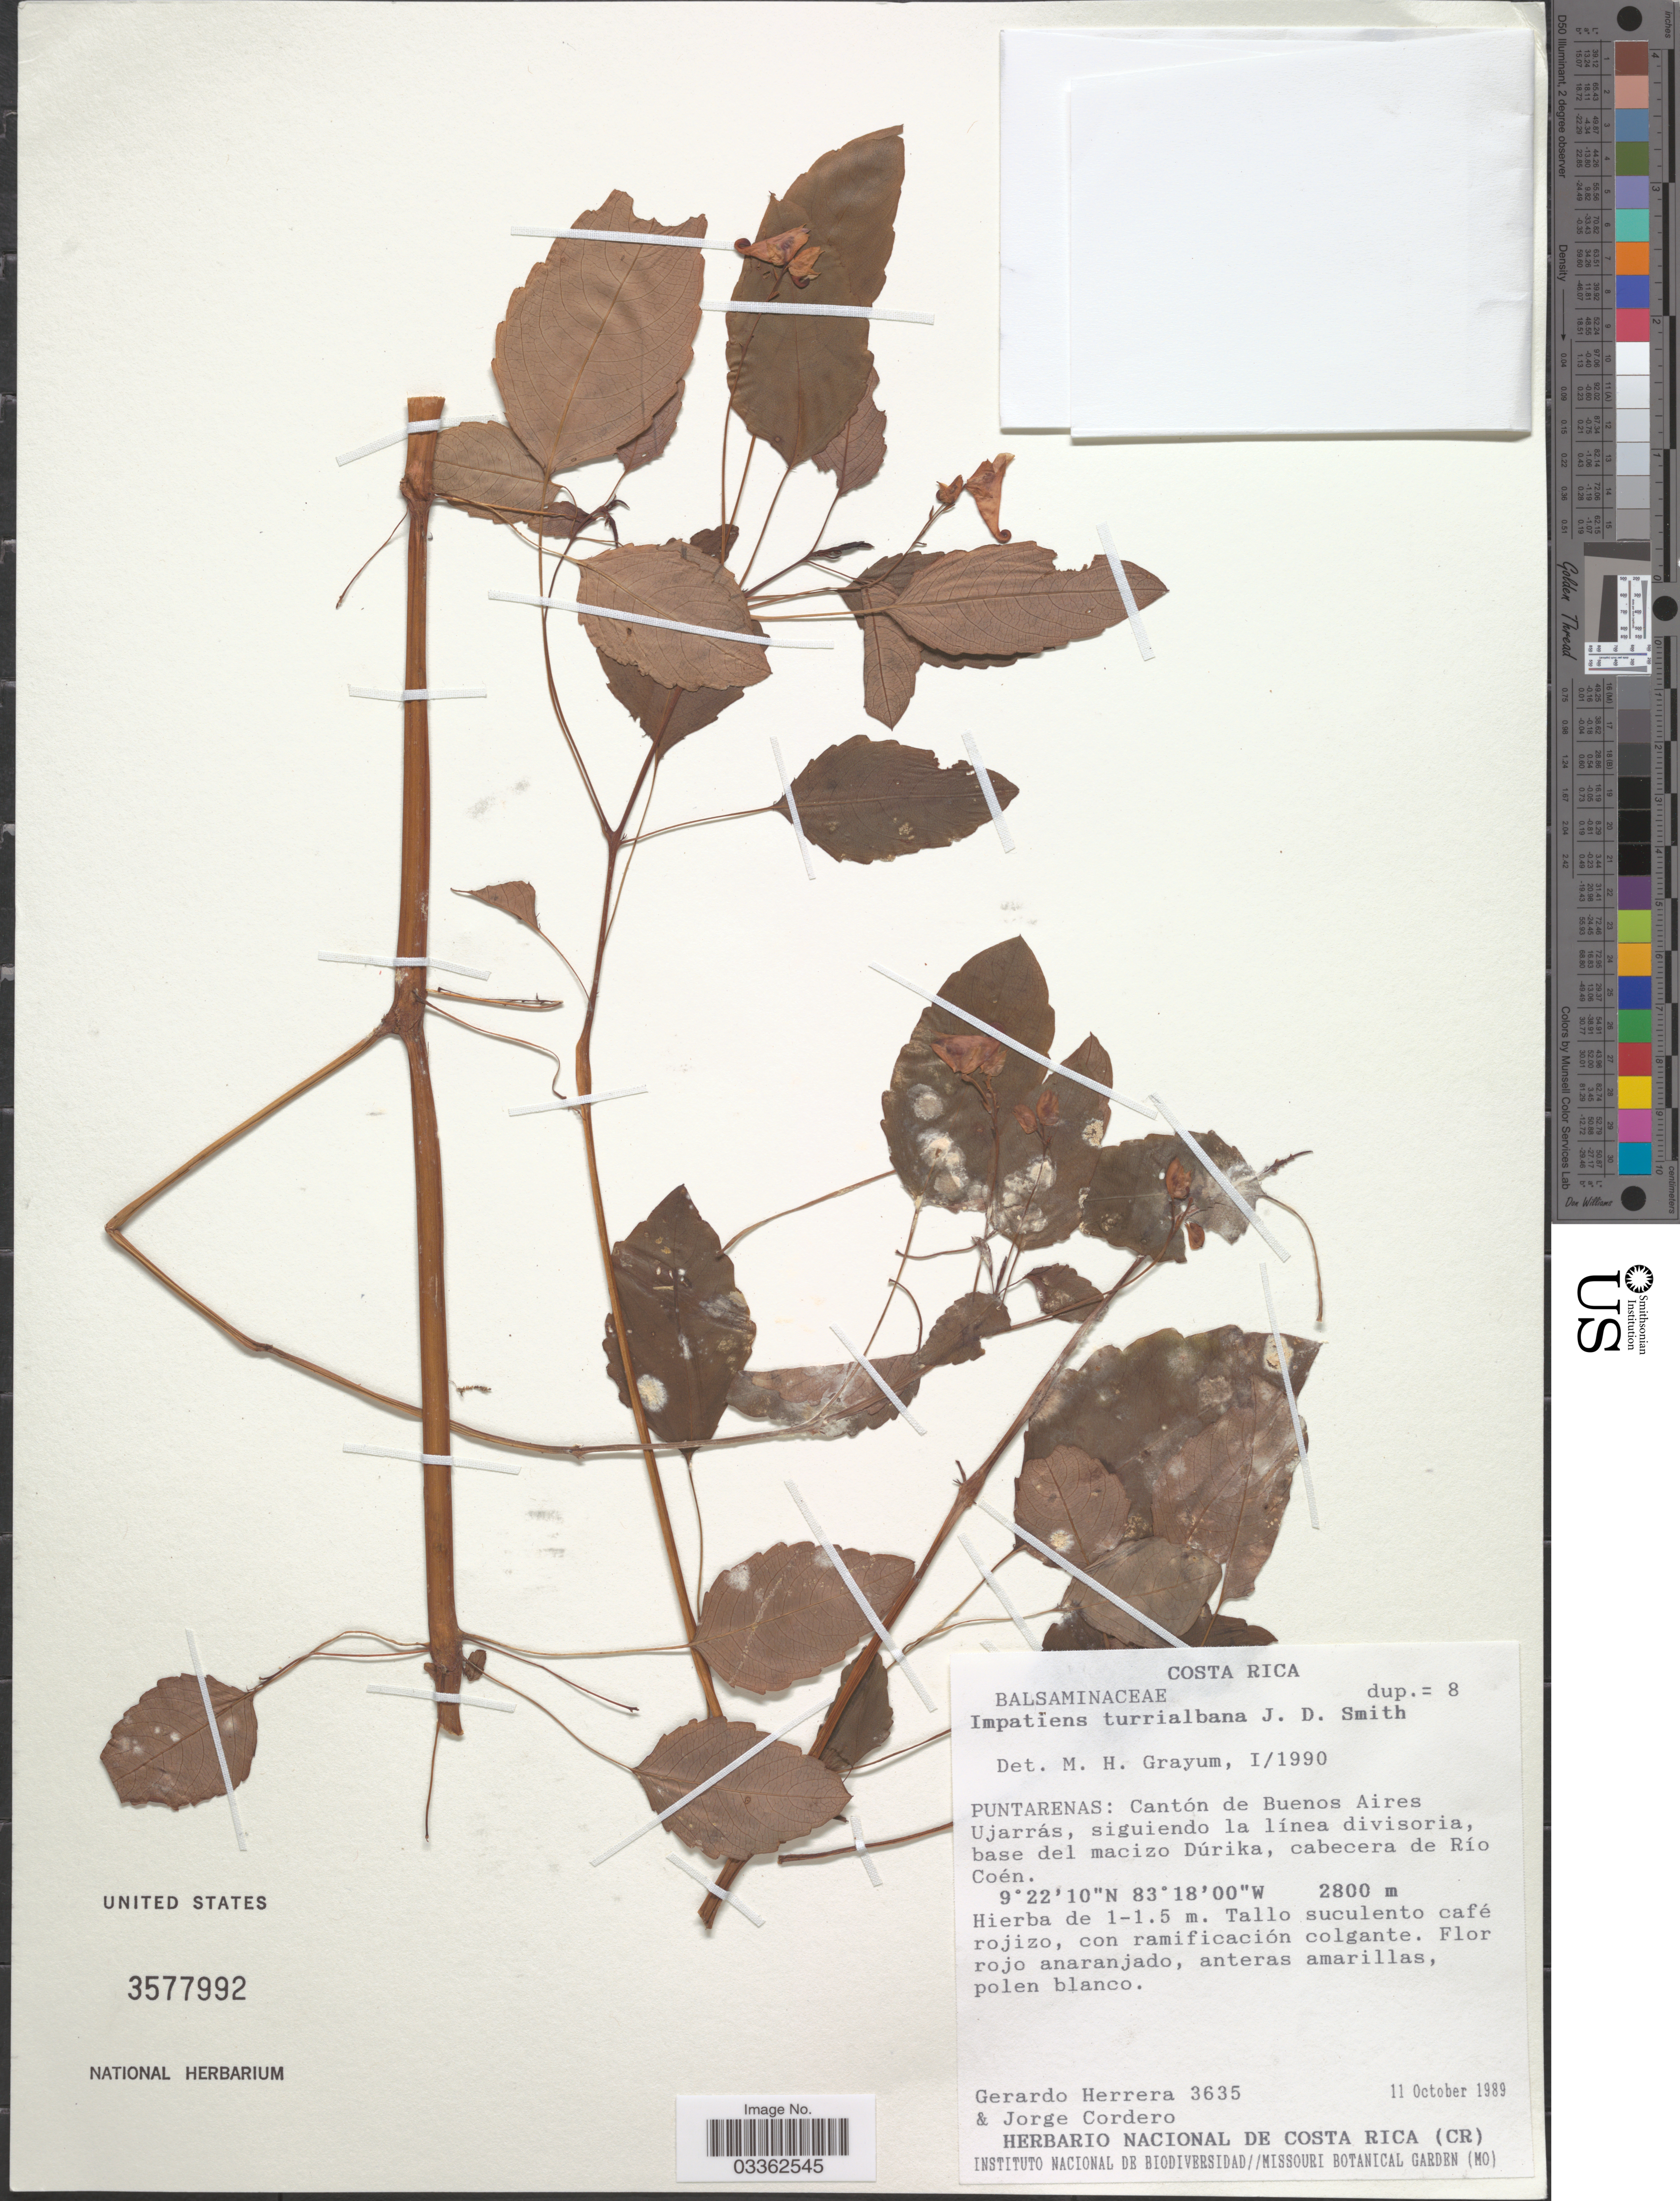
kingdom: Plantae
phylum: Tracheophyta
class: Magnoliopsida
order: Ericales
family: Balsaminaceae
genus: Impatiens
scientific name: Impatiens turrialbana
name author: Donn. Sm.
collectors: G. Herrera & J. Cordero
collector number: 3635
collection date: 1989-10-11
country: Costa Rica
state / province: Puntarenas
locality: Cantón de Buenos Aires Ujarrás, siguiendo la línea divisoria, base del macizo Dúrika, cabecera de Río Coén.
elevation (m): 2800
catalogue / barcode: US 3577992